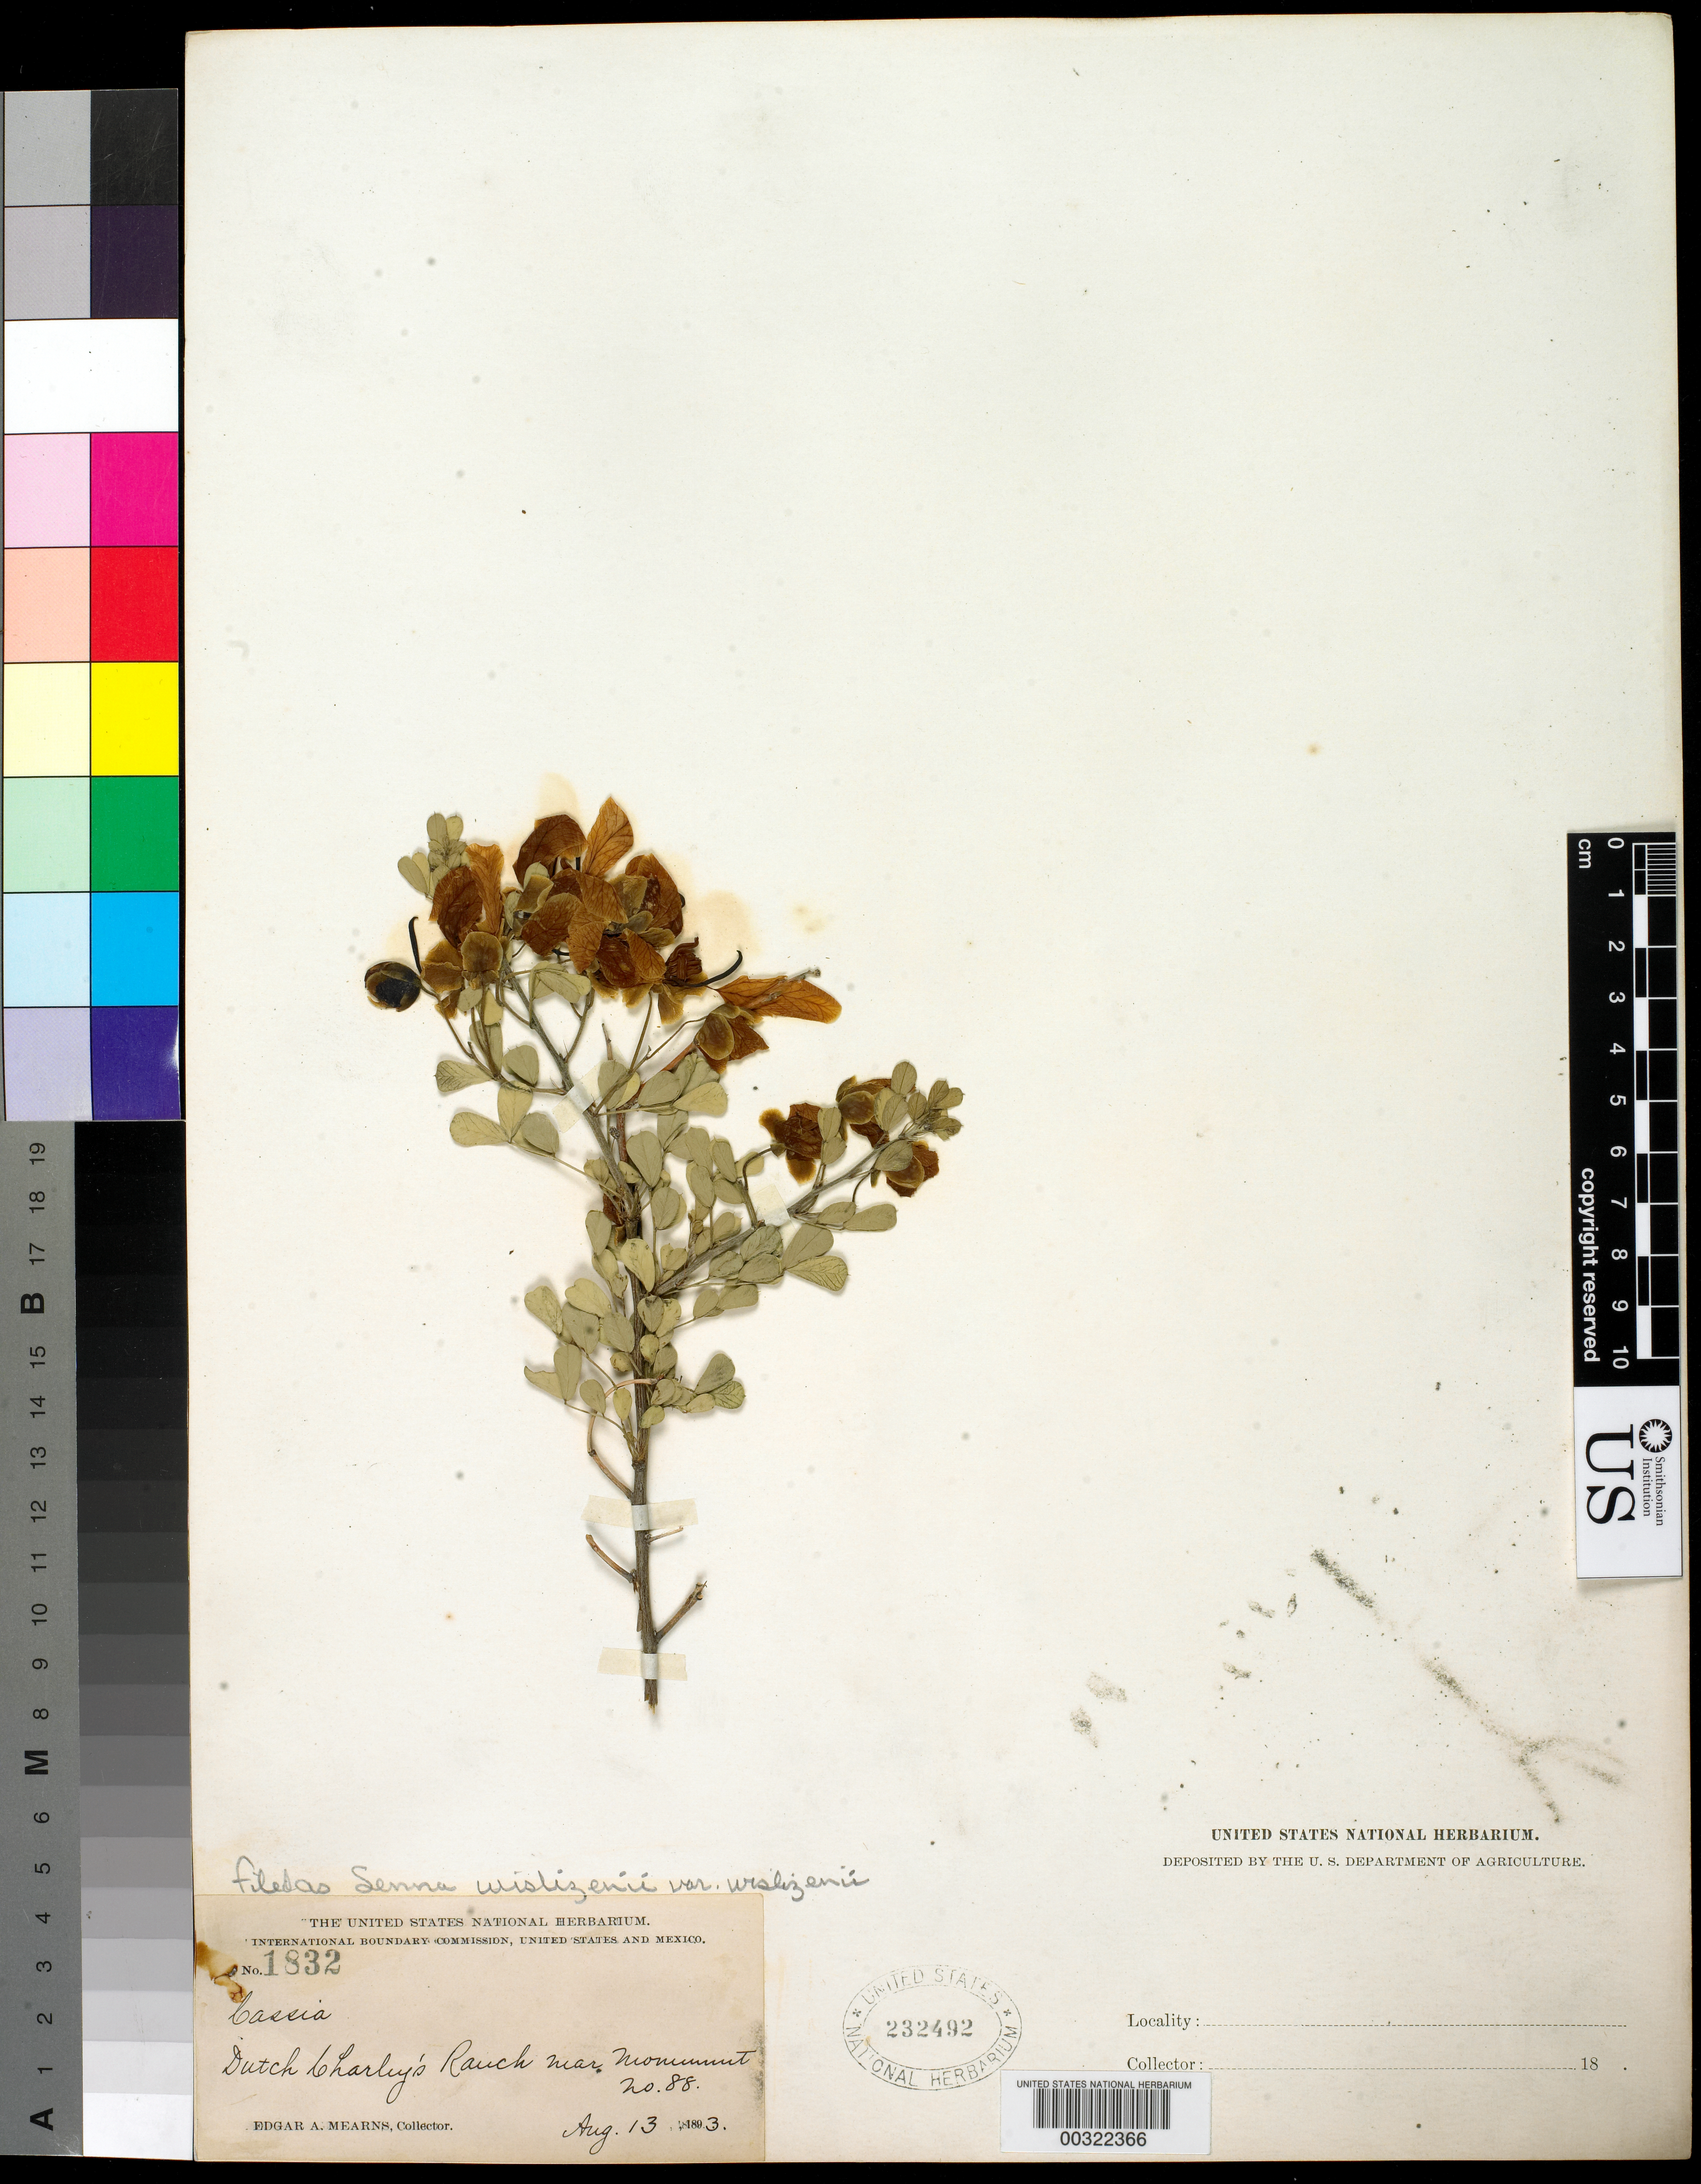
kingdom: Plantae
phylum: Tracheophyta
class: Magnoliopsida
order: Fabales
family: Fabaceae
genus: Senna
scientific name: Senna wislizeni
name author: (A. Gray) H.S. Irwin & Barneby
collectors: E. A. Mearns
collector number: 1832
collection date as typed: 13 Aug 1893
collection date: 1893-08-13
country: United States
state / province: Texas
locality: Dutch charley's ranch, near monument no. 88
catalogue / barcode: US 232492